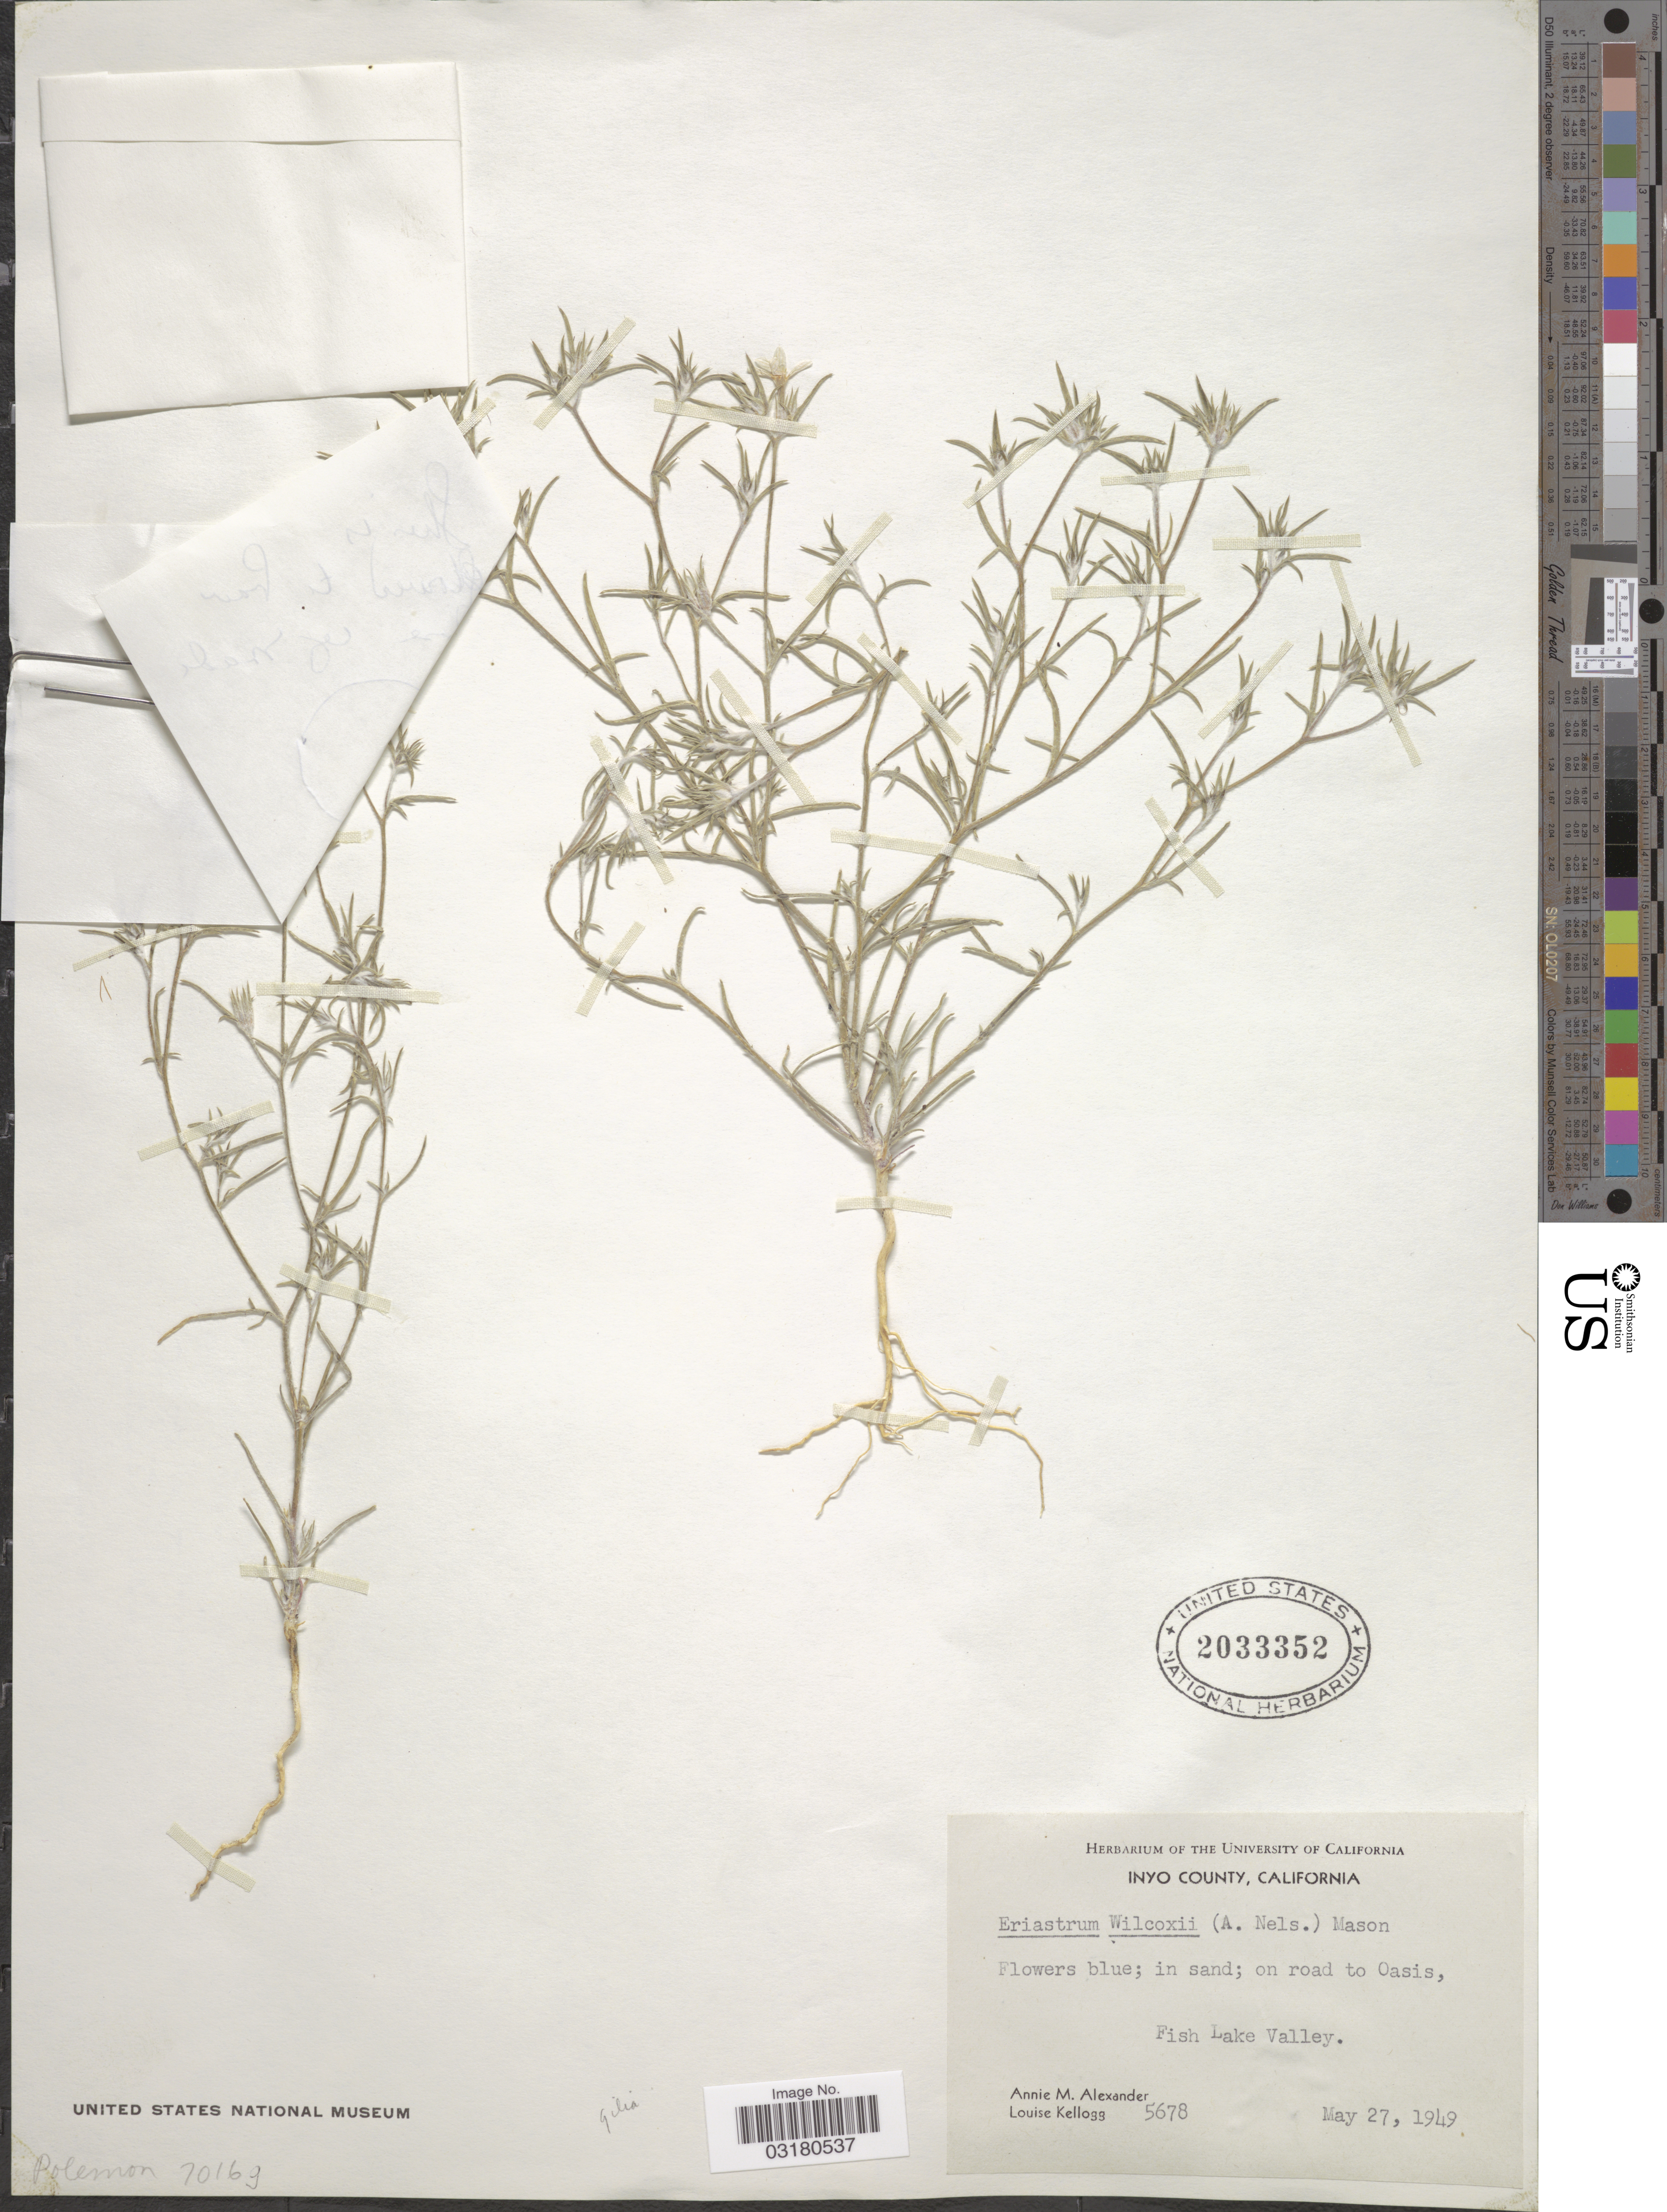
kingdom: Plantae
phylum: Tracheophyta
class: Magnoliopsida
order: Ericales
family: Polemoniaceae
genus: Eriastrum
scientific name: Eriastrum wilcoxii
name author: (A. Nelson) H. Mason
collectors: A. M. Alexander & L. Kellogg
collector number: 5678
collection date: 1949-05-27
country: United States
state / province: California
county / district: Inyo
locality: Inyo County. On road to Oasis, Fish Lake Valley.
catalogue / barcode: US 2033352